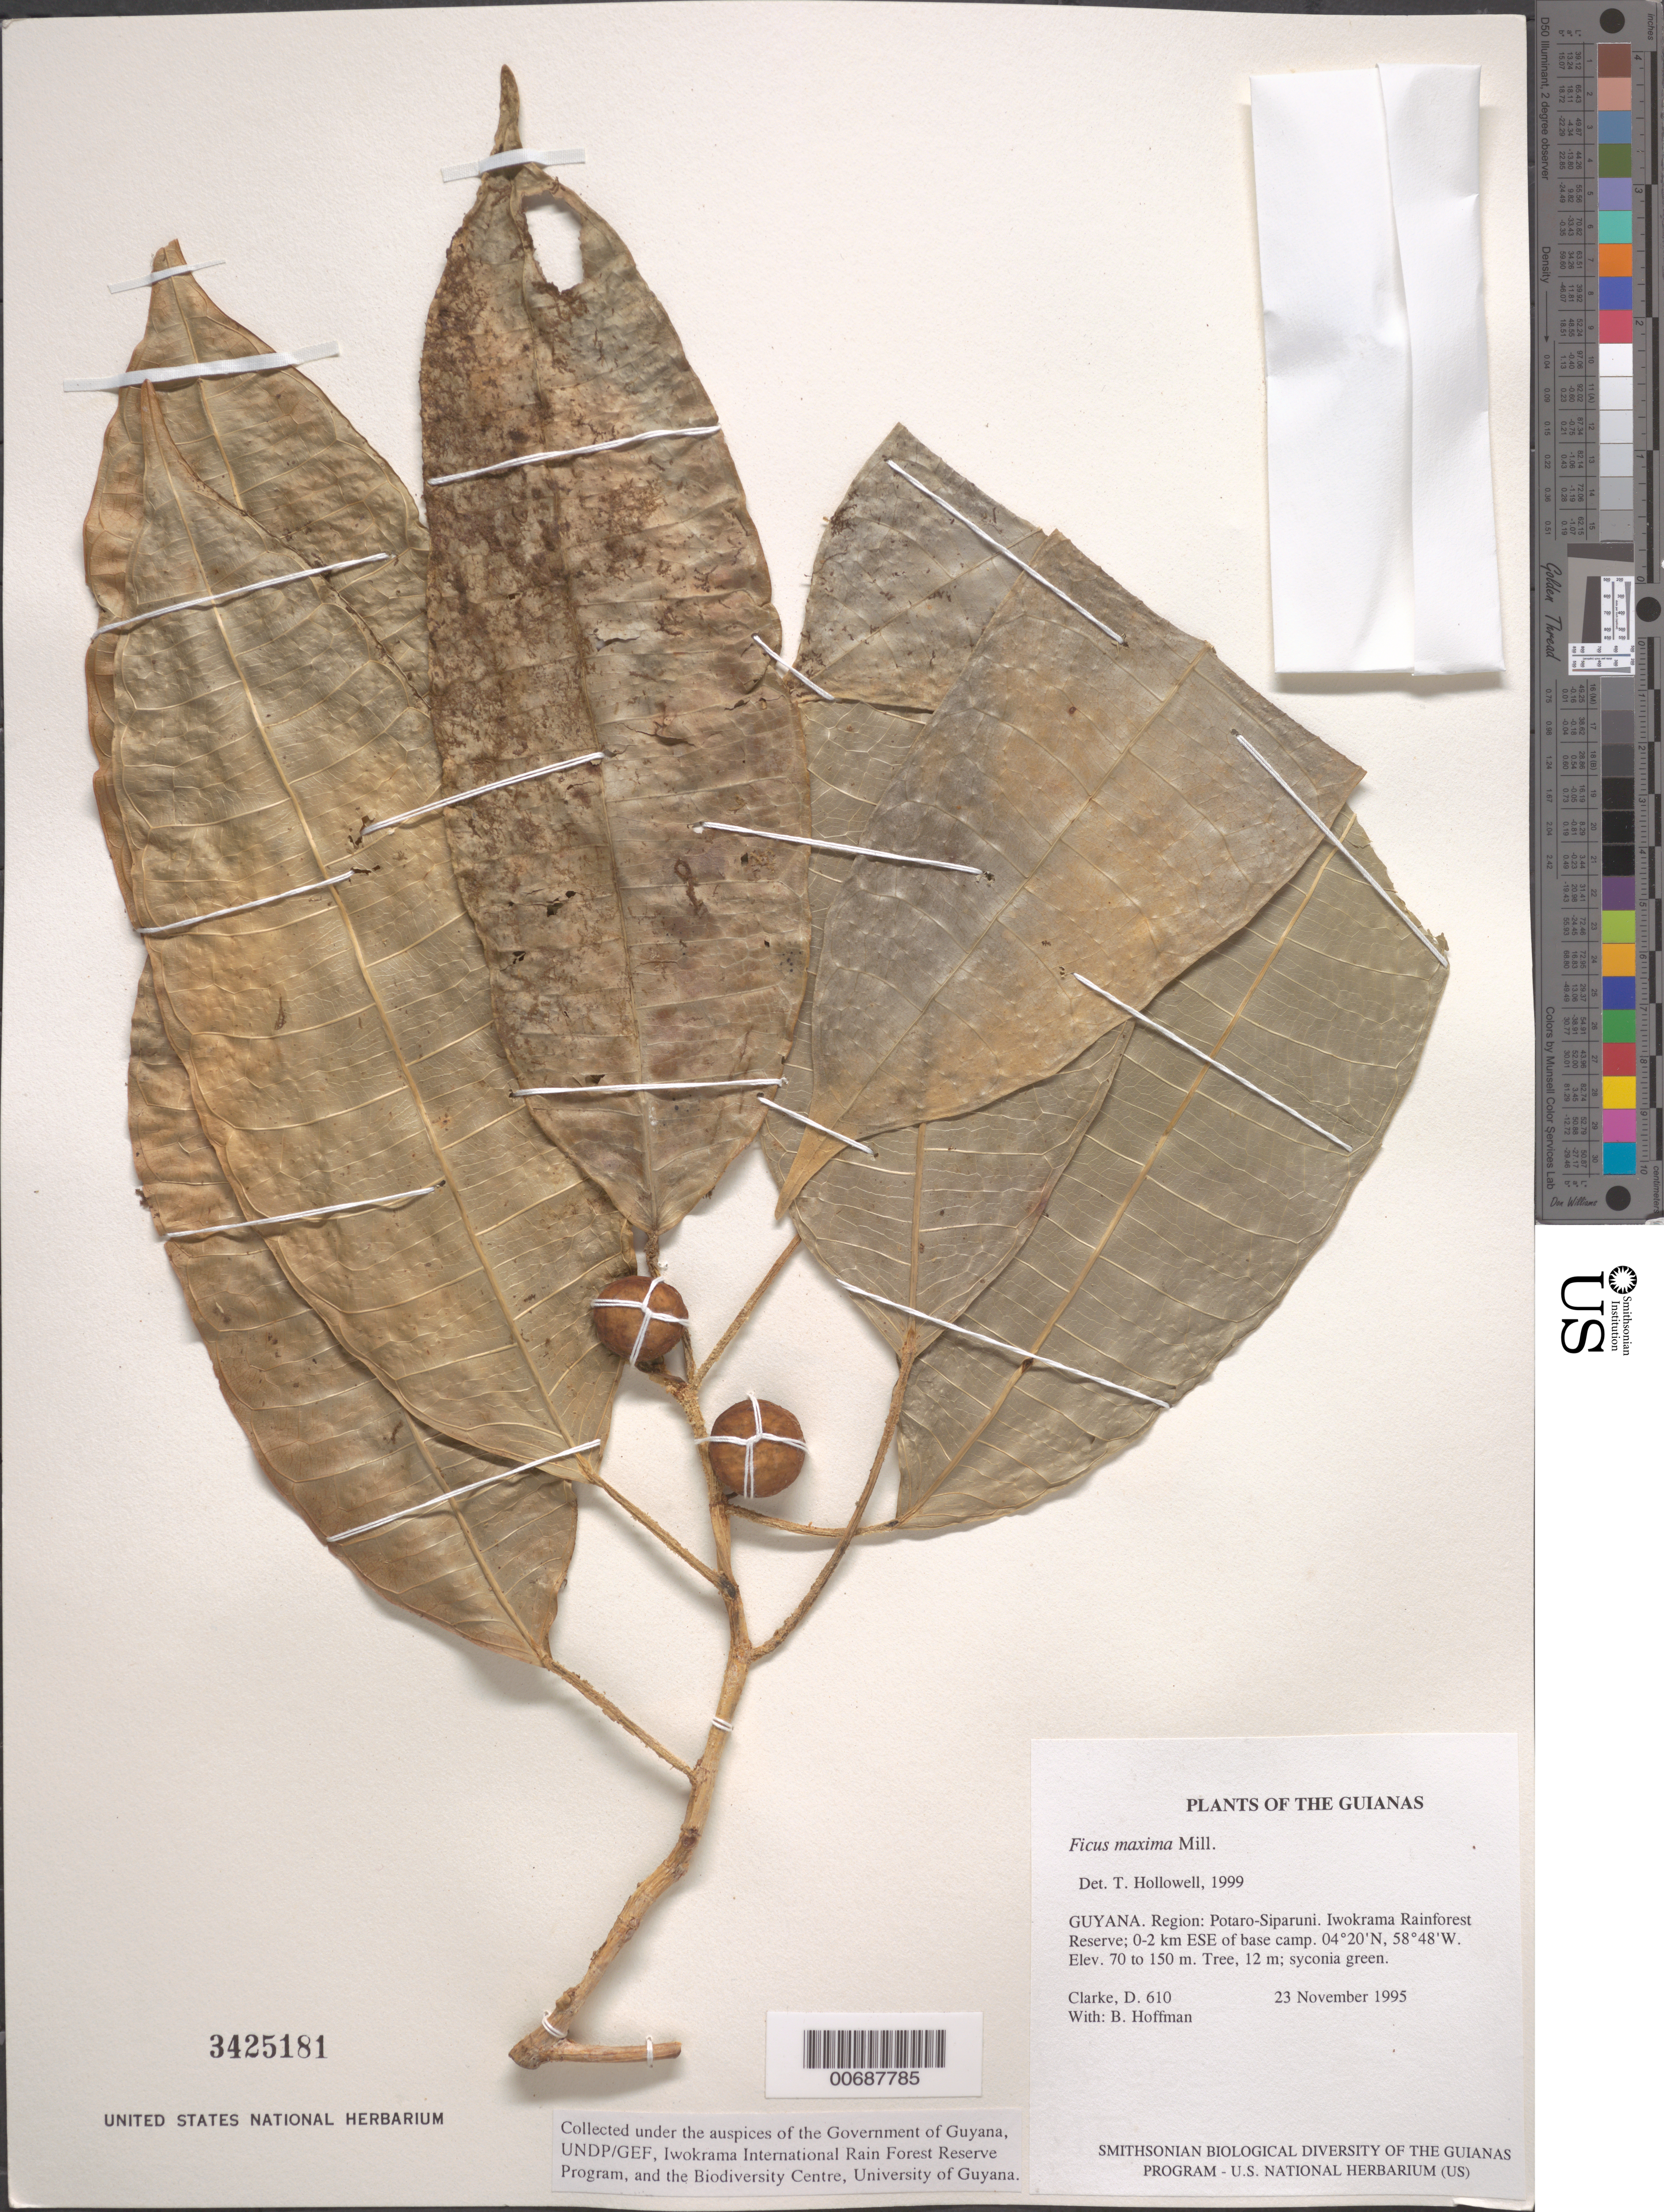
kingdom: Plantae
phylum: Tracheophyta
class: Magnoliopsida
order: Rosales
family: Moraceae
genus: Ficus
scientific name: Ficus maxima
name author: Mill.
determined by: Hollowell, T. H., (BOT), Smithsonian Institution - National Museum of Natural History (UNITED STATES)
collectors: H. D. Clarke & B. Hoffman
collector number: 610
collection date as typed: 23 November 1995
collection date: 1995-11-23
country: Guyana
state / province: Potaro-Siparuni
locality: Iwokrama Rainforest Reserve; 0-2 km ESE of base camp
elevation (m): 70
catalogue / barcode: US 3425181